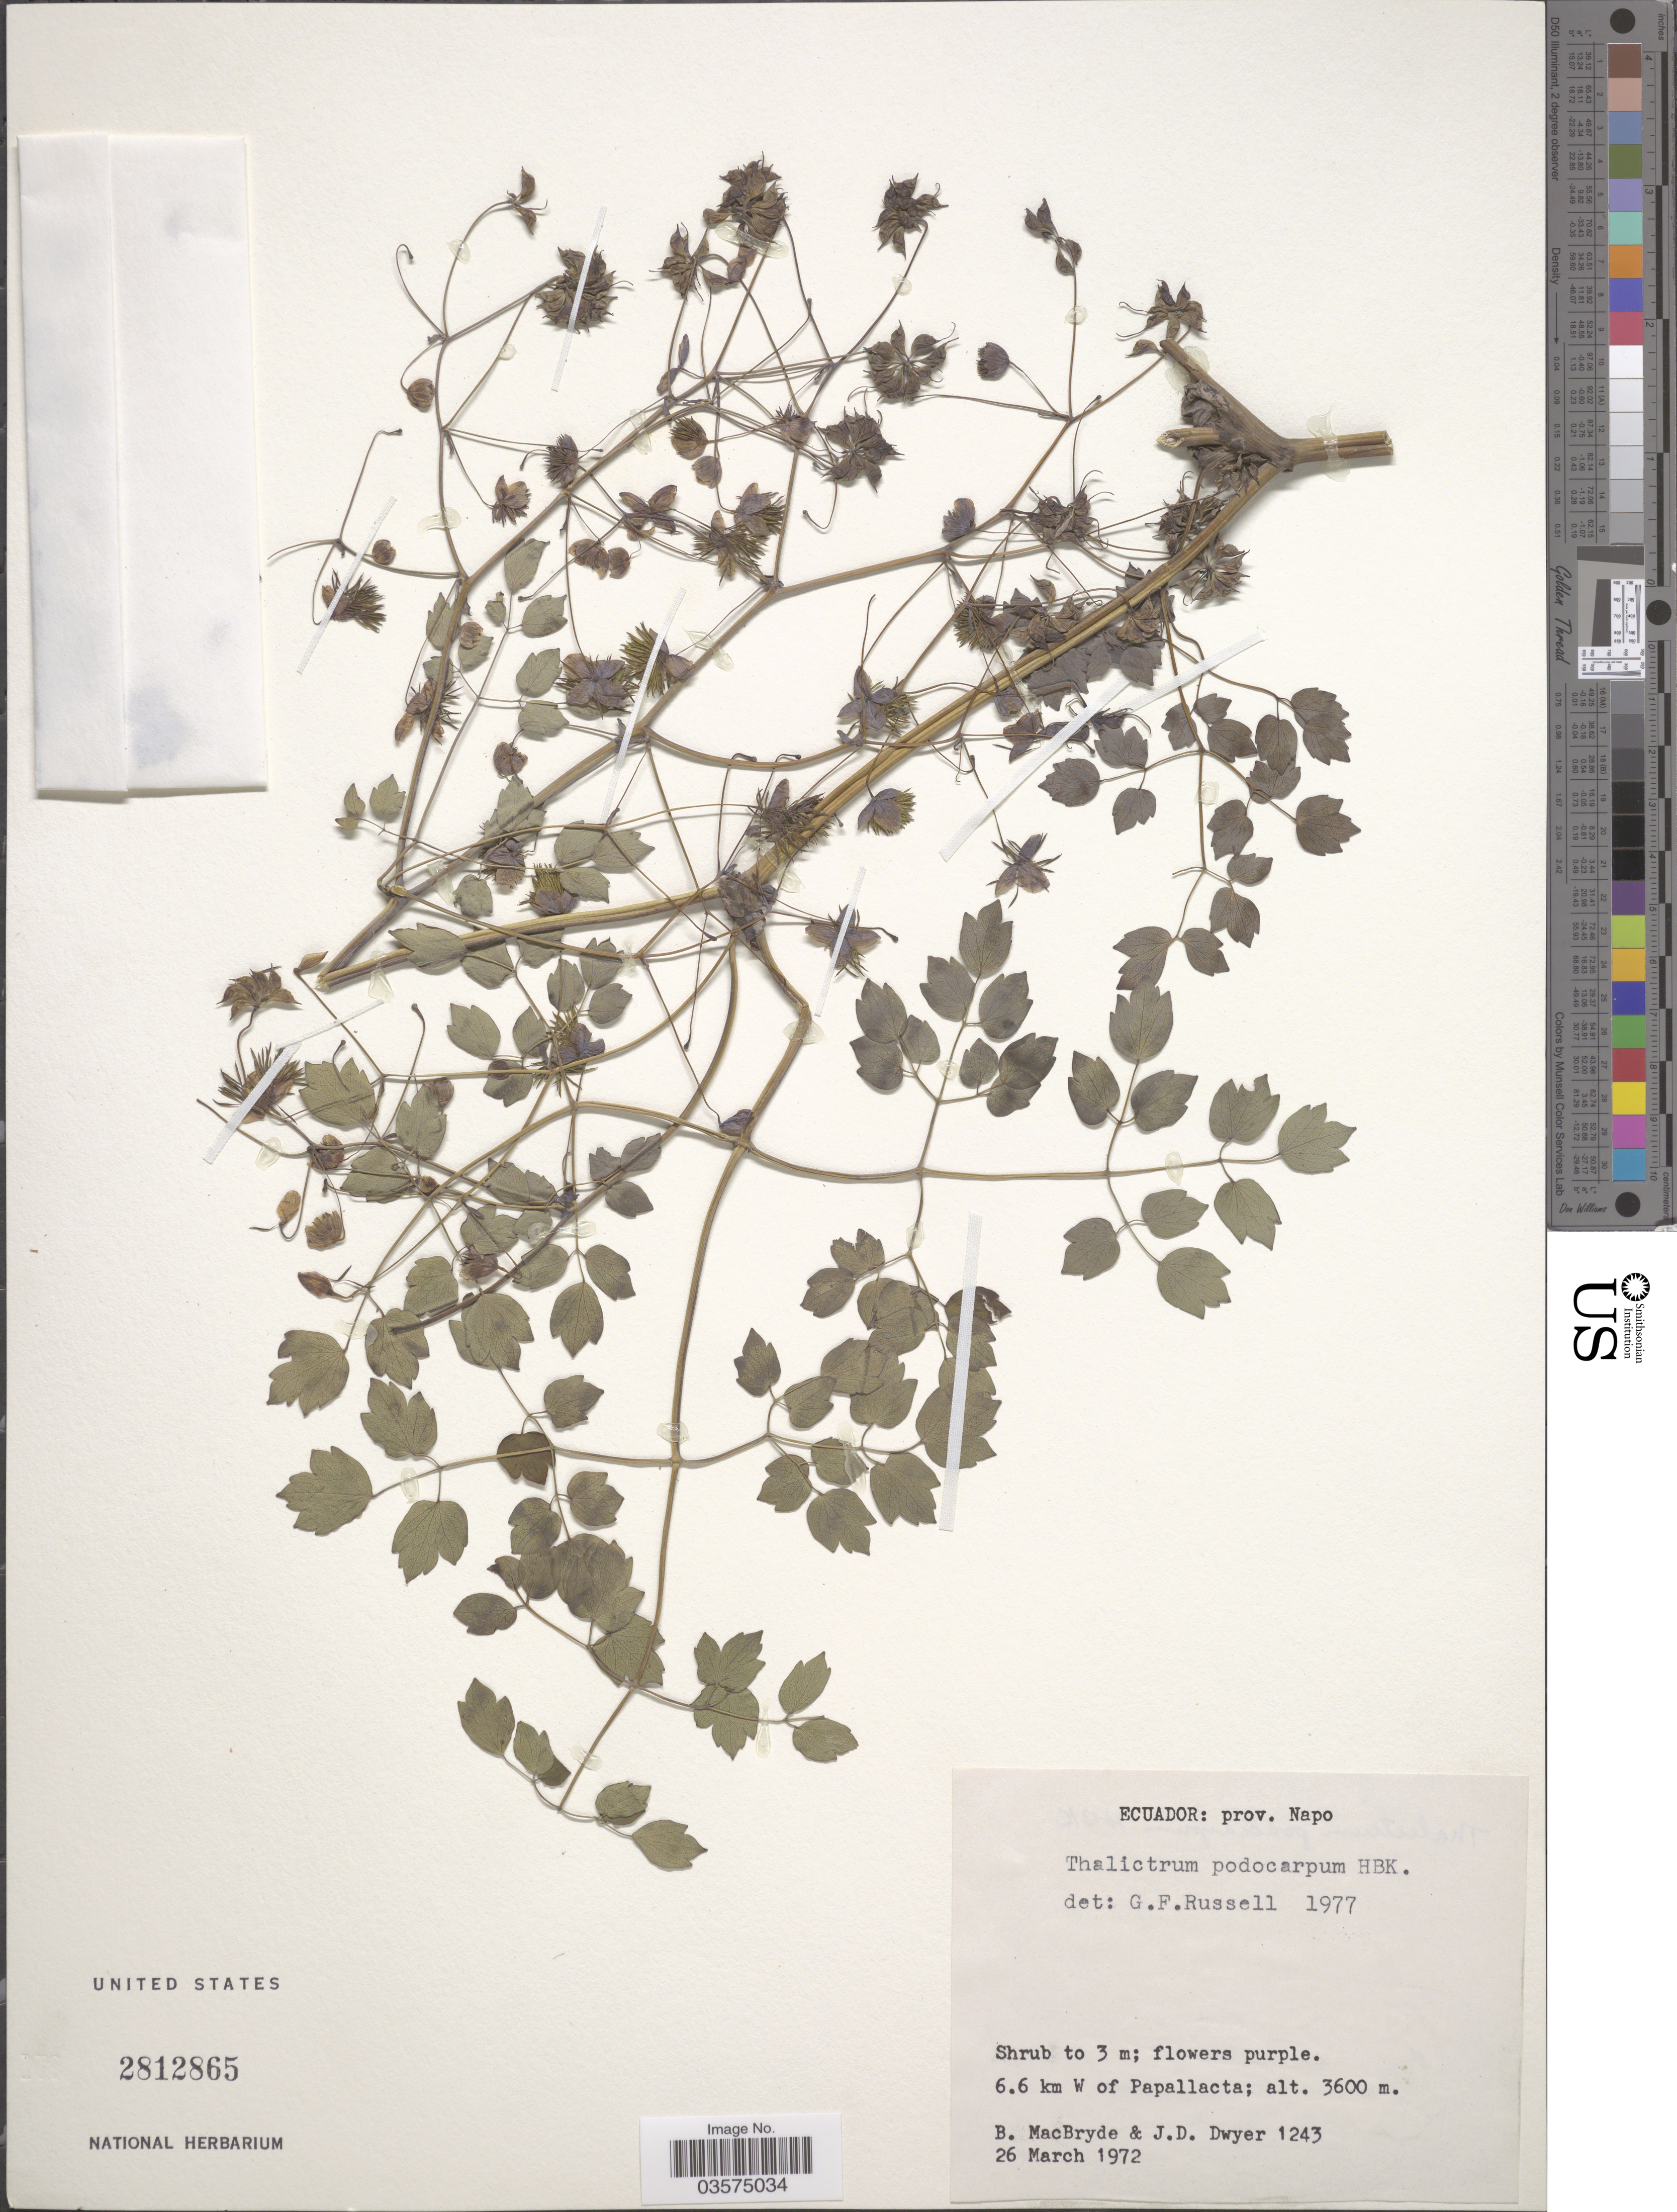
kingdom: Plantae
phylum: Tracheophyta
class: Magnoliopsida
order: Ranunculales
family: Ranunculaceae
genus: Thalictrum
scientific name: Thalictrum podocarpum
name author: Kunth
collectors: B. MacBryde & J. D. Dwyer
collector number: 1243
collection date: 1972-03-26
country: Ecuador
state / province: Napo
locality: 6.6 km W of Papallacta.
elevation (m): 3600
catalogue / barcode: US 2812865